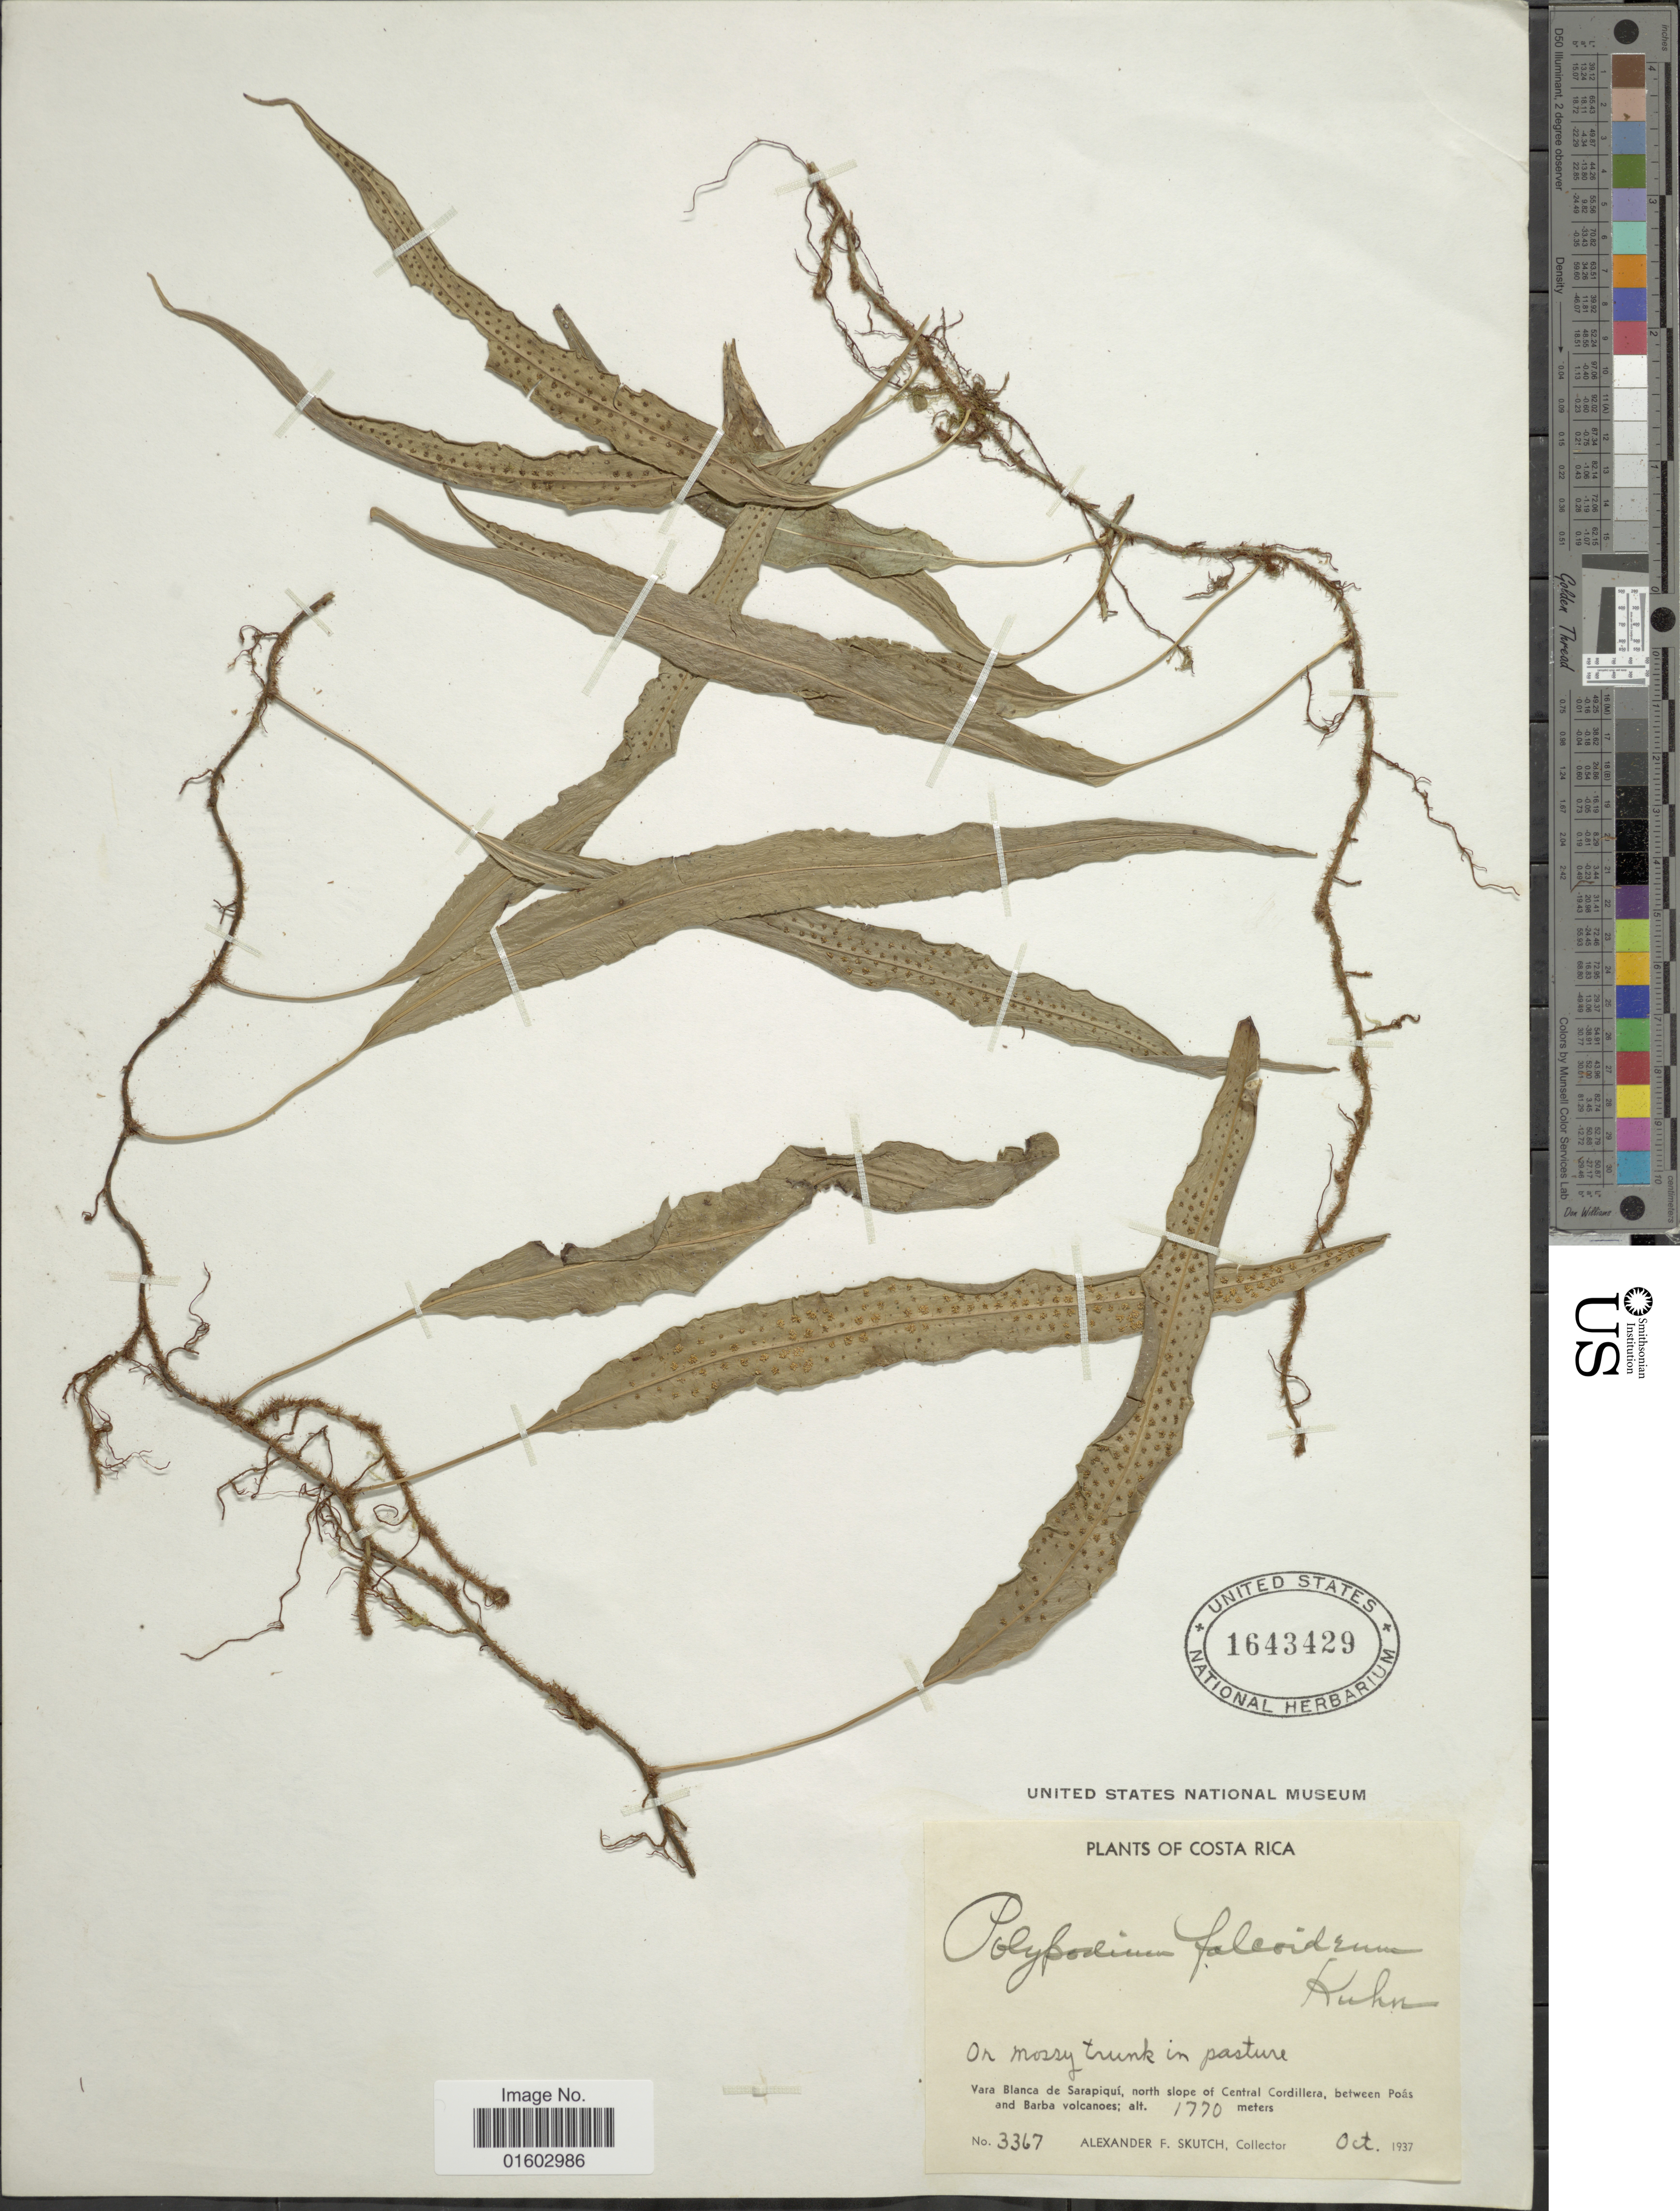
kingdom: Plantae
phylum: Tracheophyta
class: Polypodiopsida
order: Polypodiales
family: Polypodiaceae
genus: Campyloneurum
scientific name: Campyloneurum falcoideum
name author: (Kuhn ex Hieron.) M. Mey. ex Lellinger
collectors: A. F. Skutch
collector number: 3367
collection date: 1937-10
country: Costa Rica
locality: Vara Blanca de Sarapiqui, north slopes of Central Cordillera, between Poas and Barba volcanos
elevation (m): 1770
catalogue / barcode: US 1643429